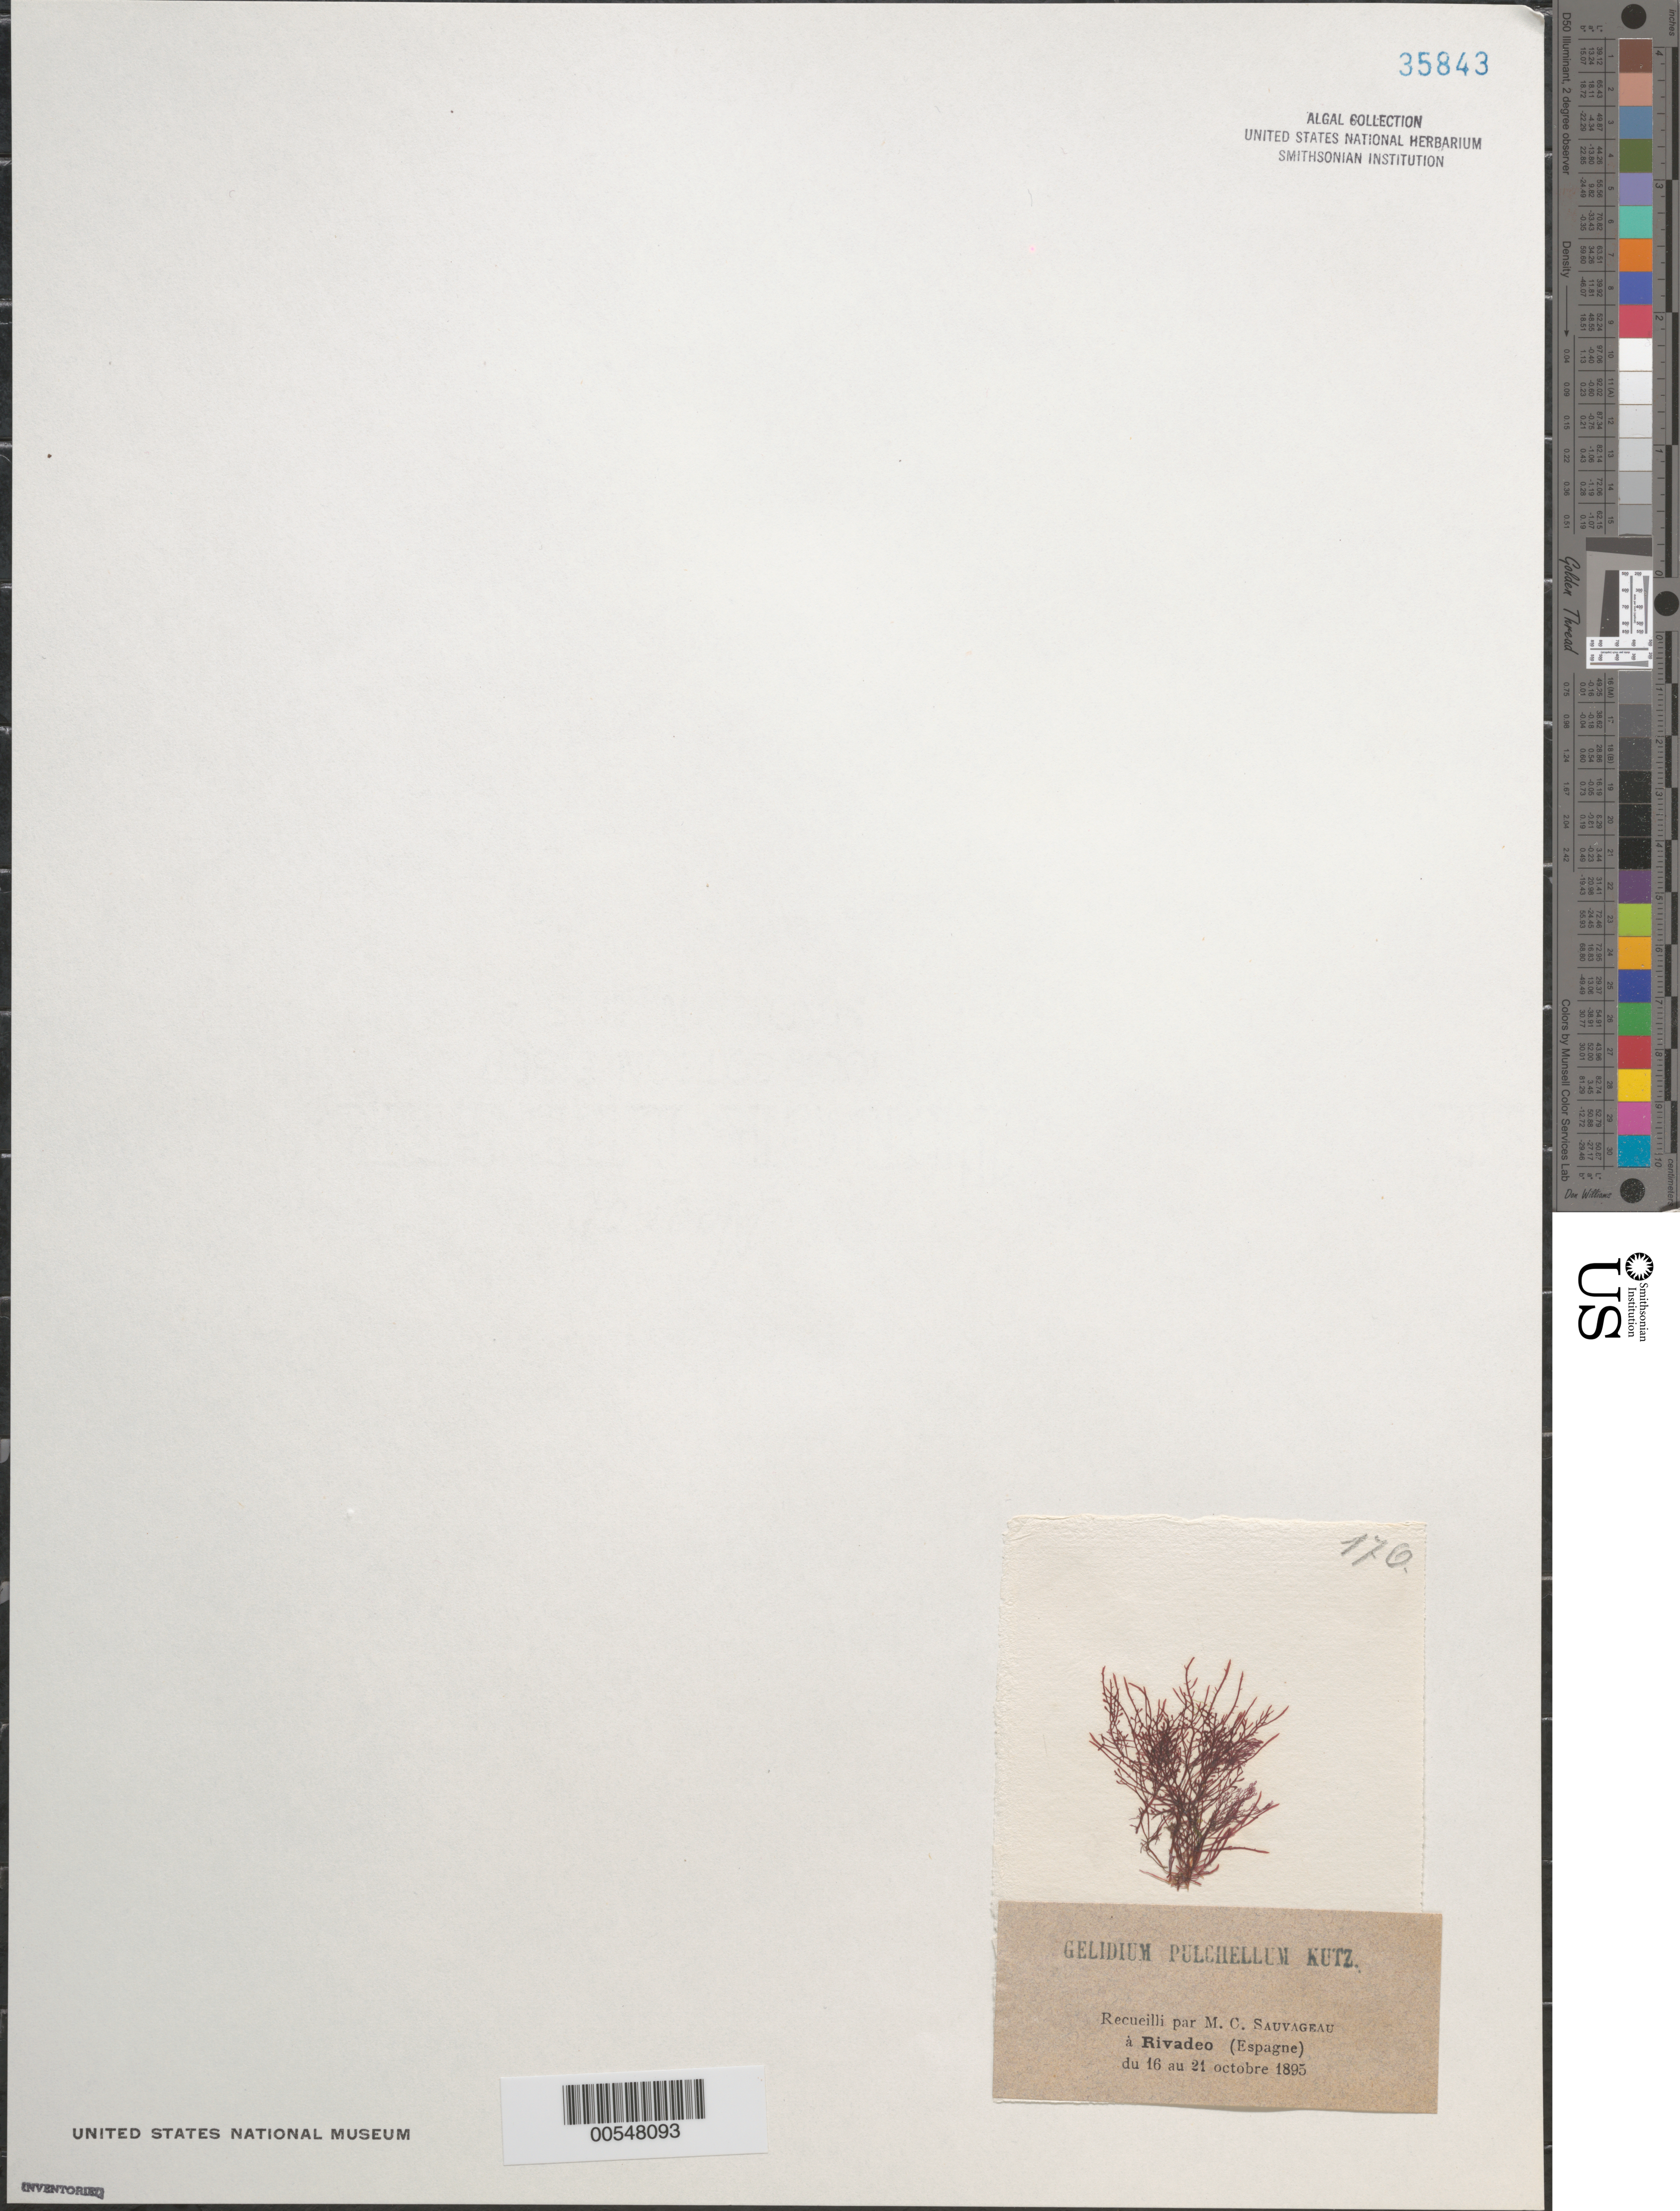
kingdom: Plantae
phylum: Rhodophyta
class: Florideophyceae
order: Gelidiales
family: Gelidiaceae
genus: Gelidium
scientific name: Gelidium pulchellum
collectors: C. F. Sauvageau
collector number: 176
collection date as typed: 16 Oct 1895 TO 21 Oct 1895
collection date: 1895-10-16/1895-10-21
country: Spain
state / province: Galicia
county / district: Lugo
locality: Ribadeo (rivadeo)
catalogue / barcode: US 35843